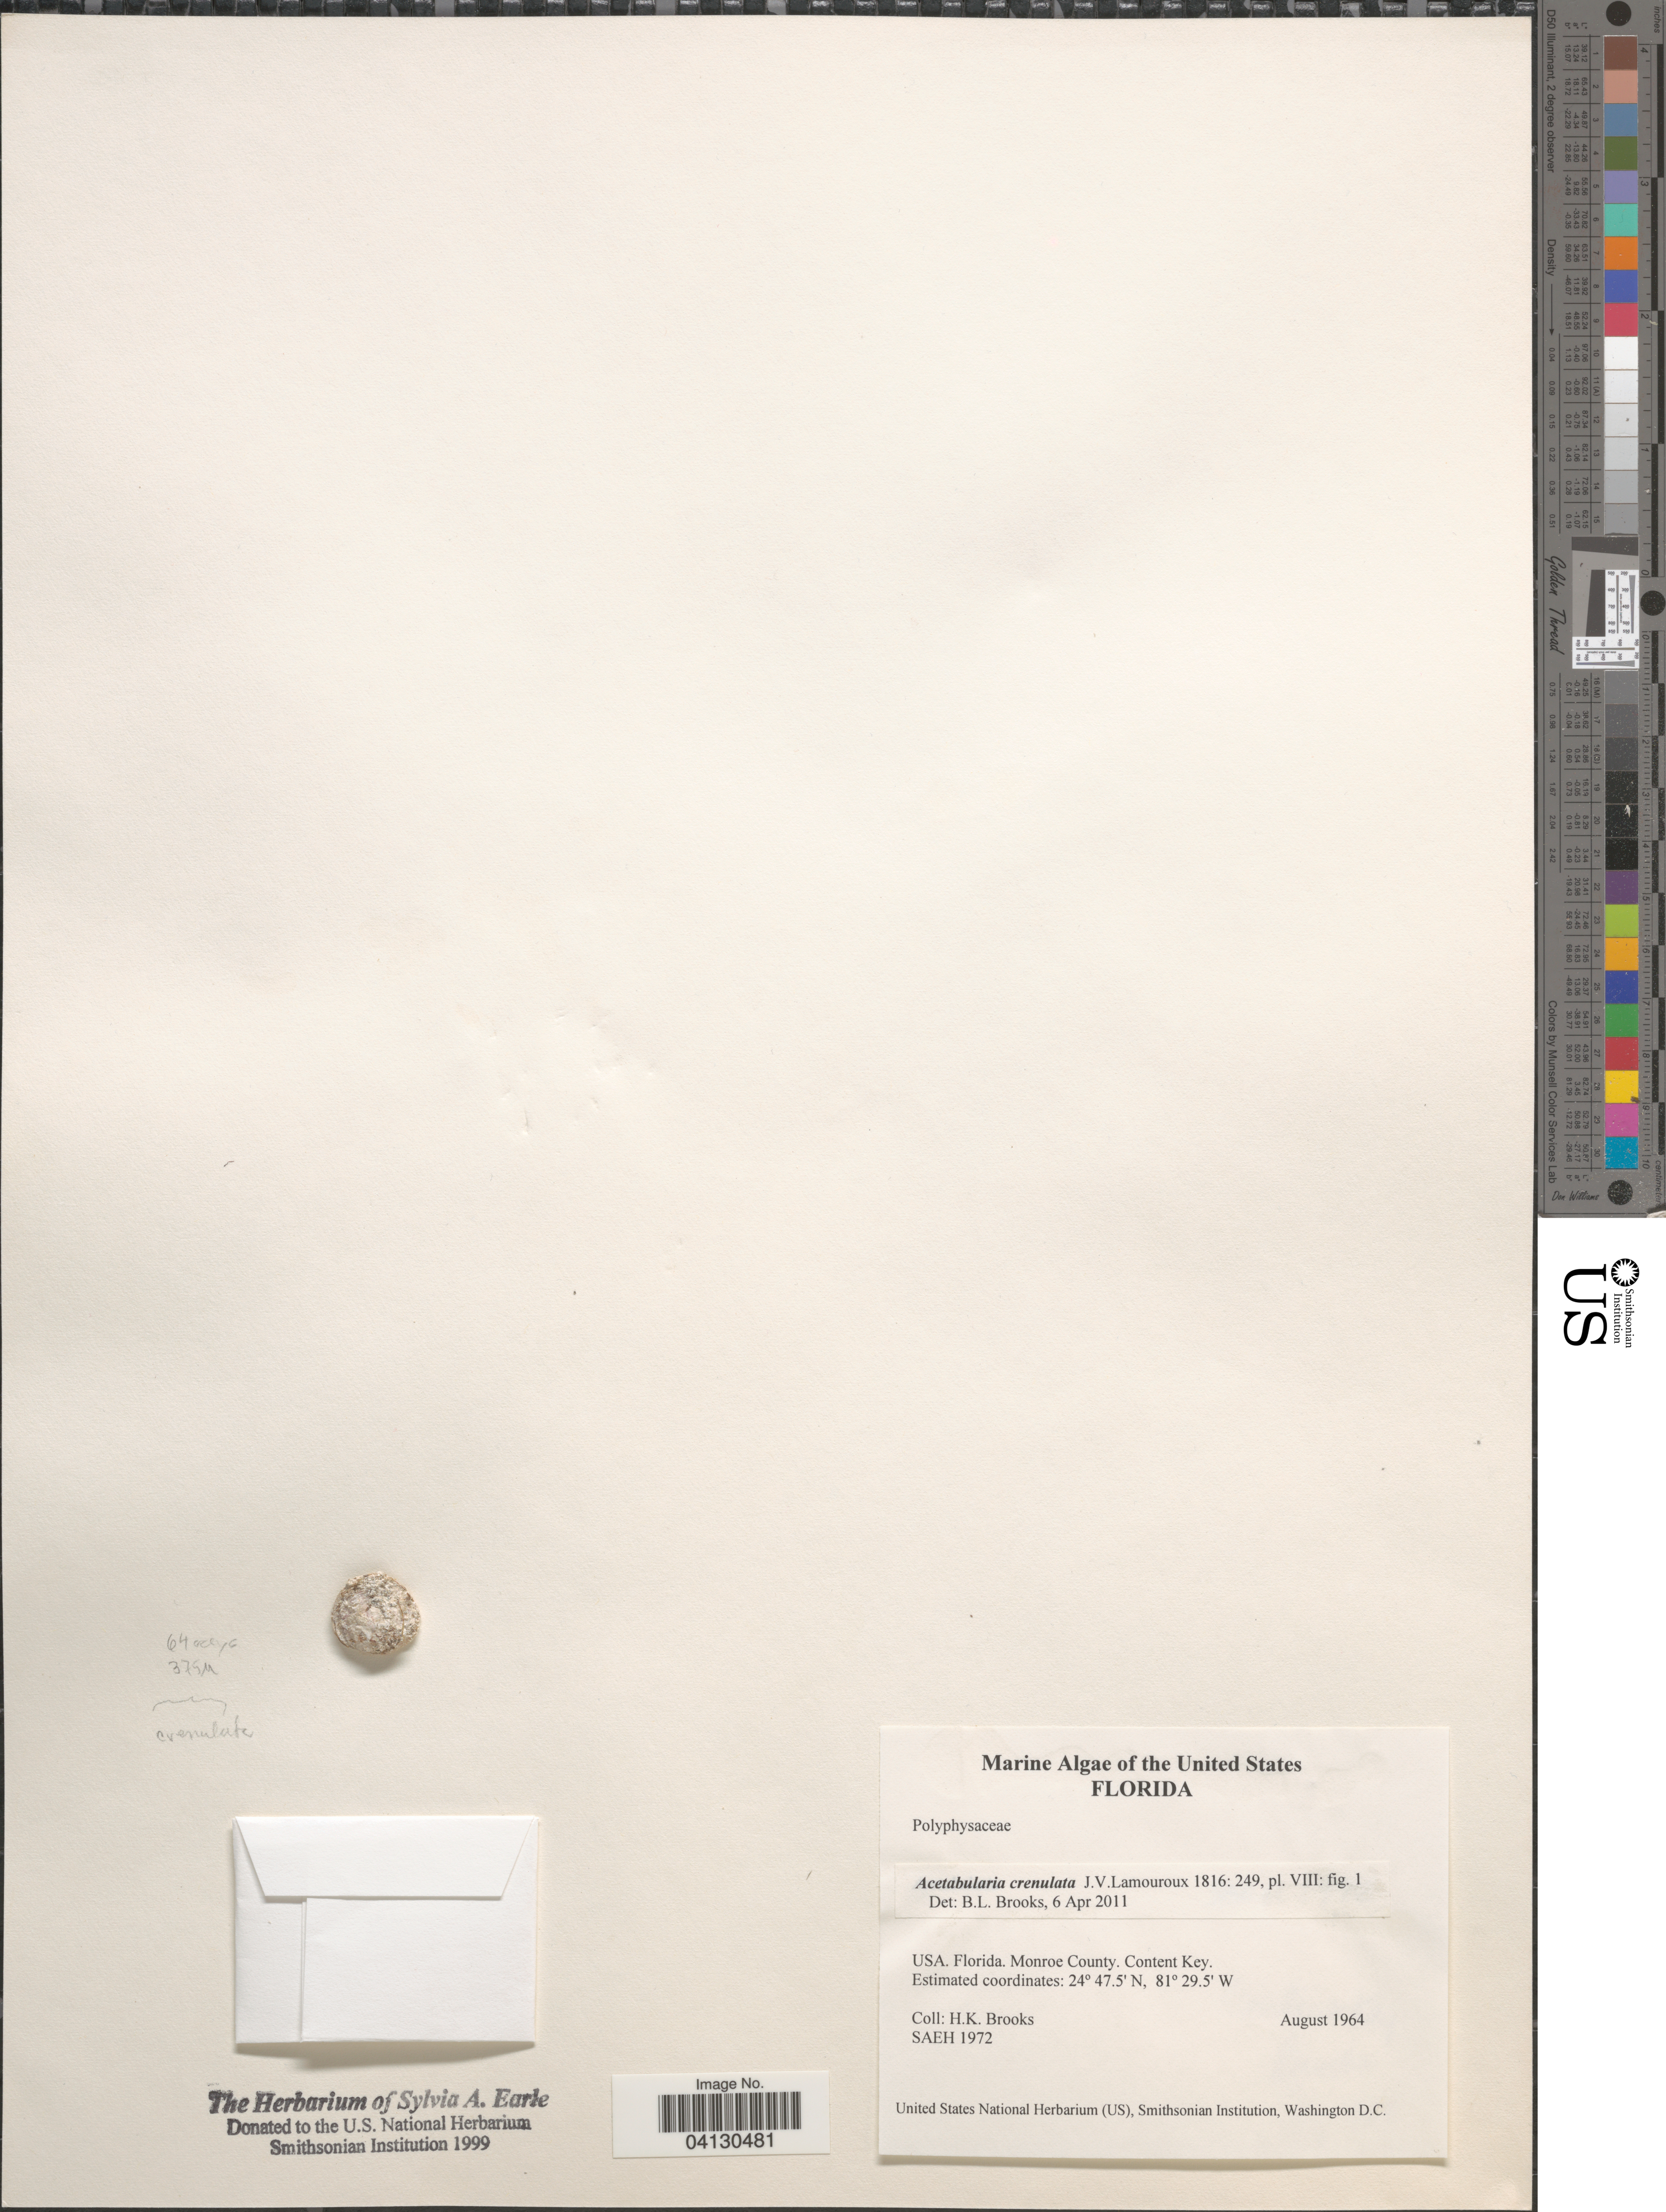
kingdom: Plantae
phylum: Chlorophyta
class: Ulvophyceae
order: Dasycladales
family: Polyphysaceae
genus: Acetabularia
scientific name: Acetabularia acetabulum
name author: J.V.Lamouroux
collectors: H. Brooks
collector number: SAEH1972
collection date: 1964-08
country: United States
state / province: Florida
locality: Monroe County. Content Key.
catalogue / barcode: US 329195